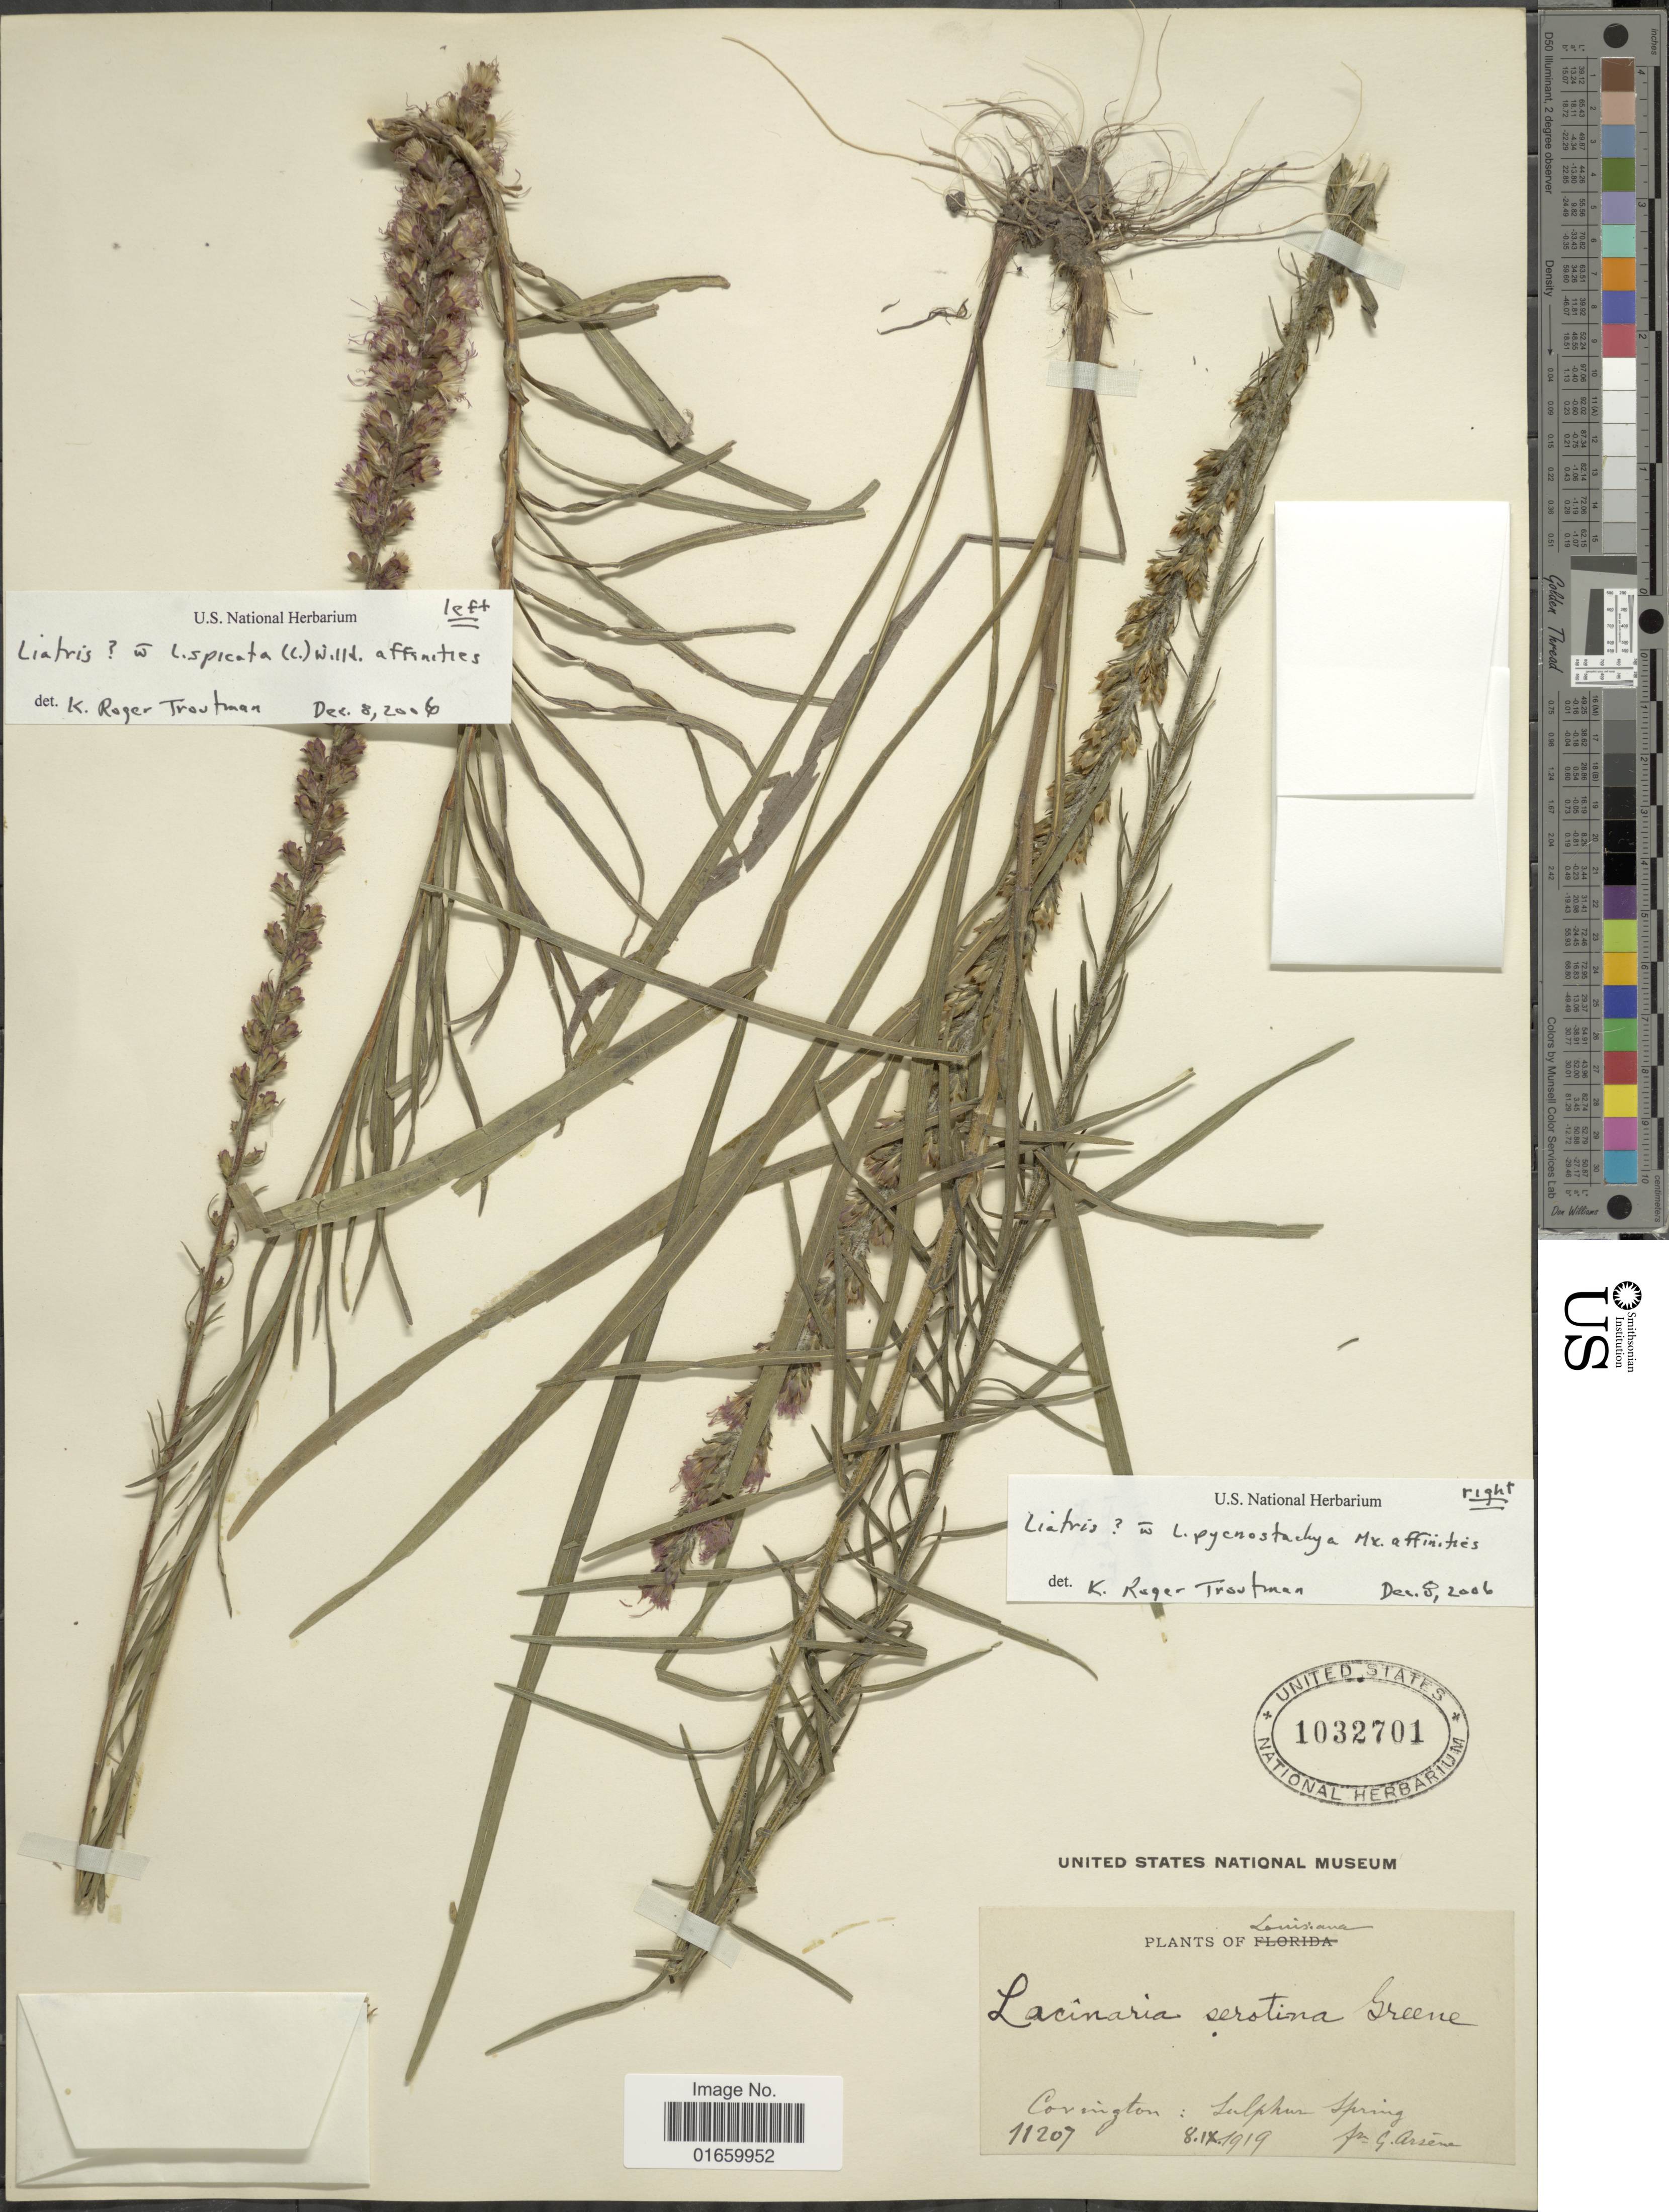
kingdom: Plantae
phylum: Tracheophyta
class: Magnoliopsida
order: Asterales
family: Asteraceae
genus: Liatris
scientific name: Liatris sp.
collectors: Bro. G. Arsène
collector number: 11207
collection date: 1919-09-08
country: United States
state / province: Louisiana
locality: Covington: Sulphur Spring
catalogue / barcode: US 1032701